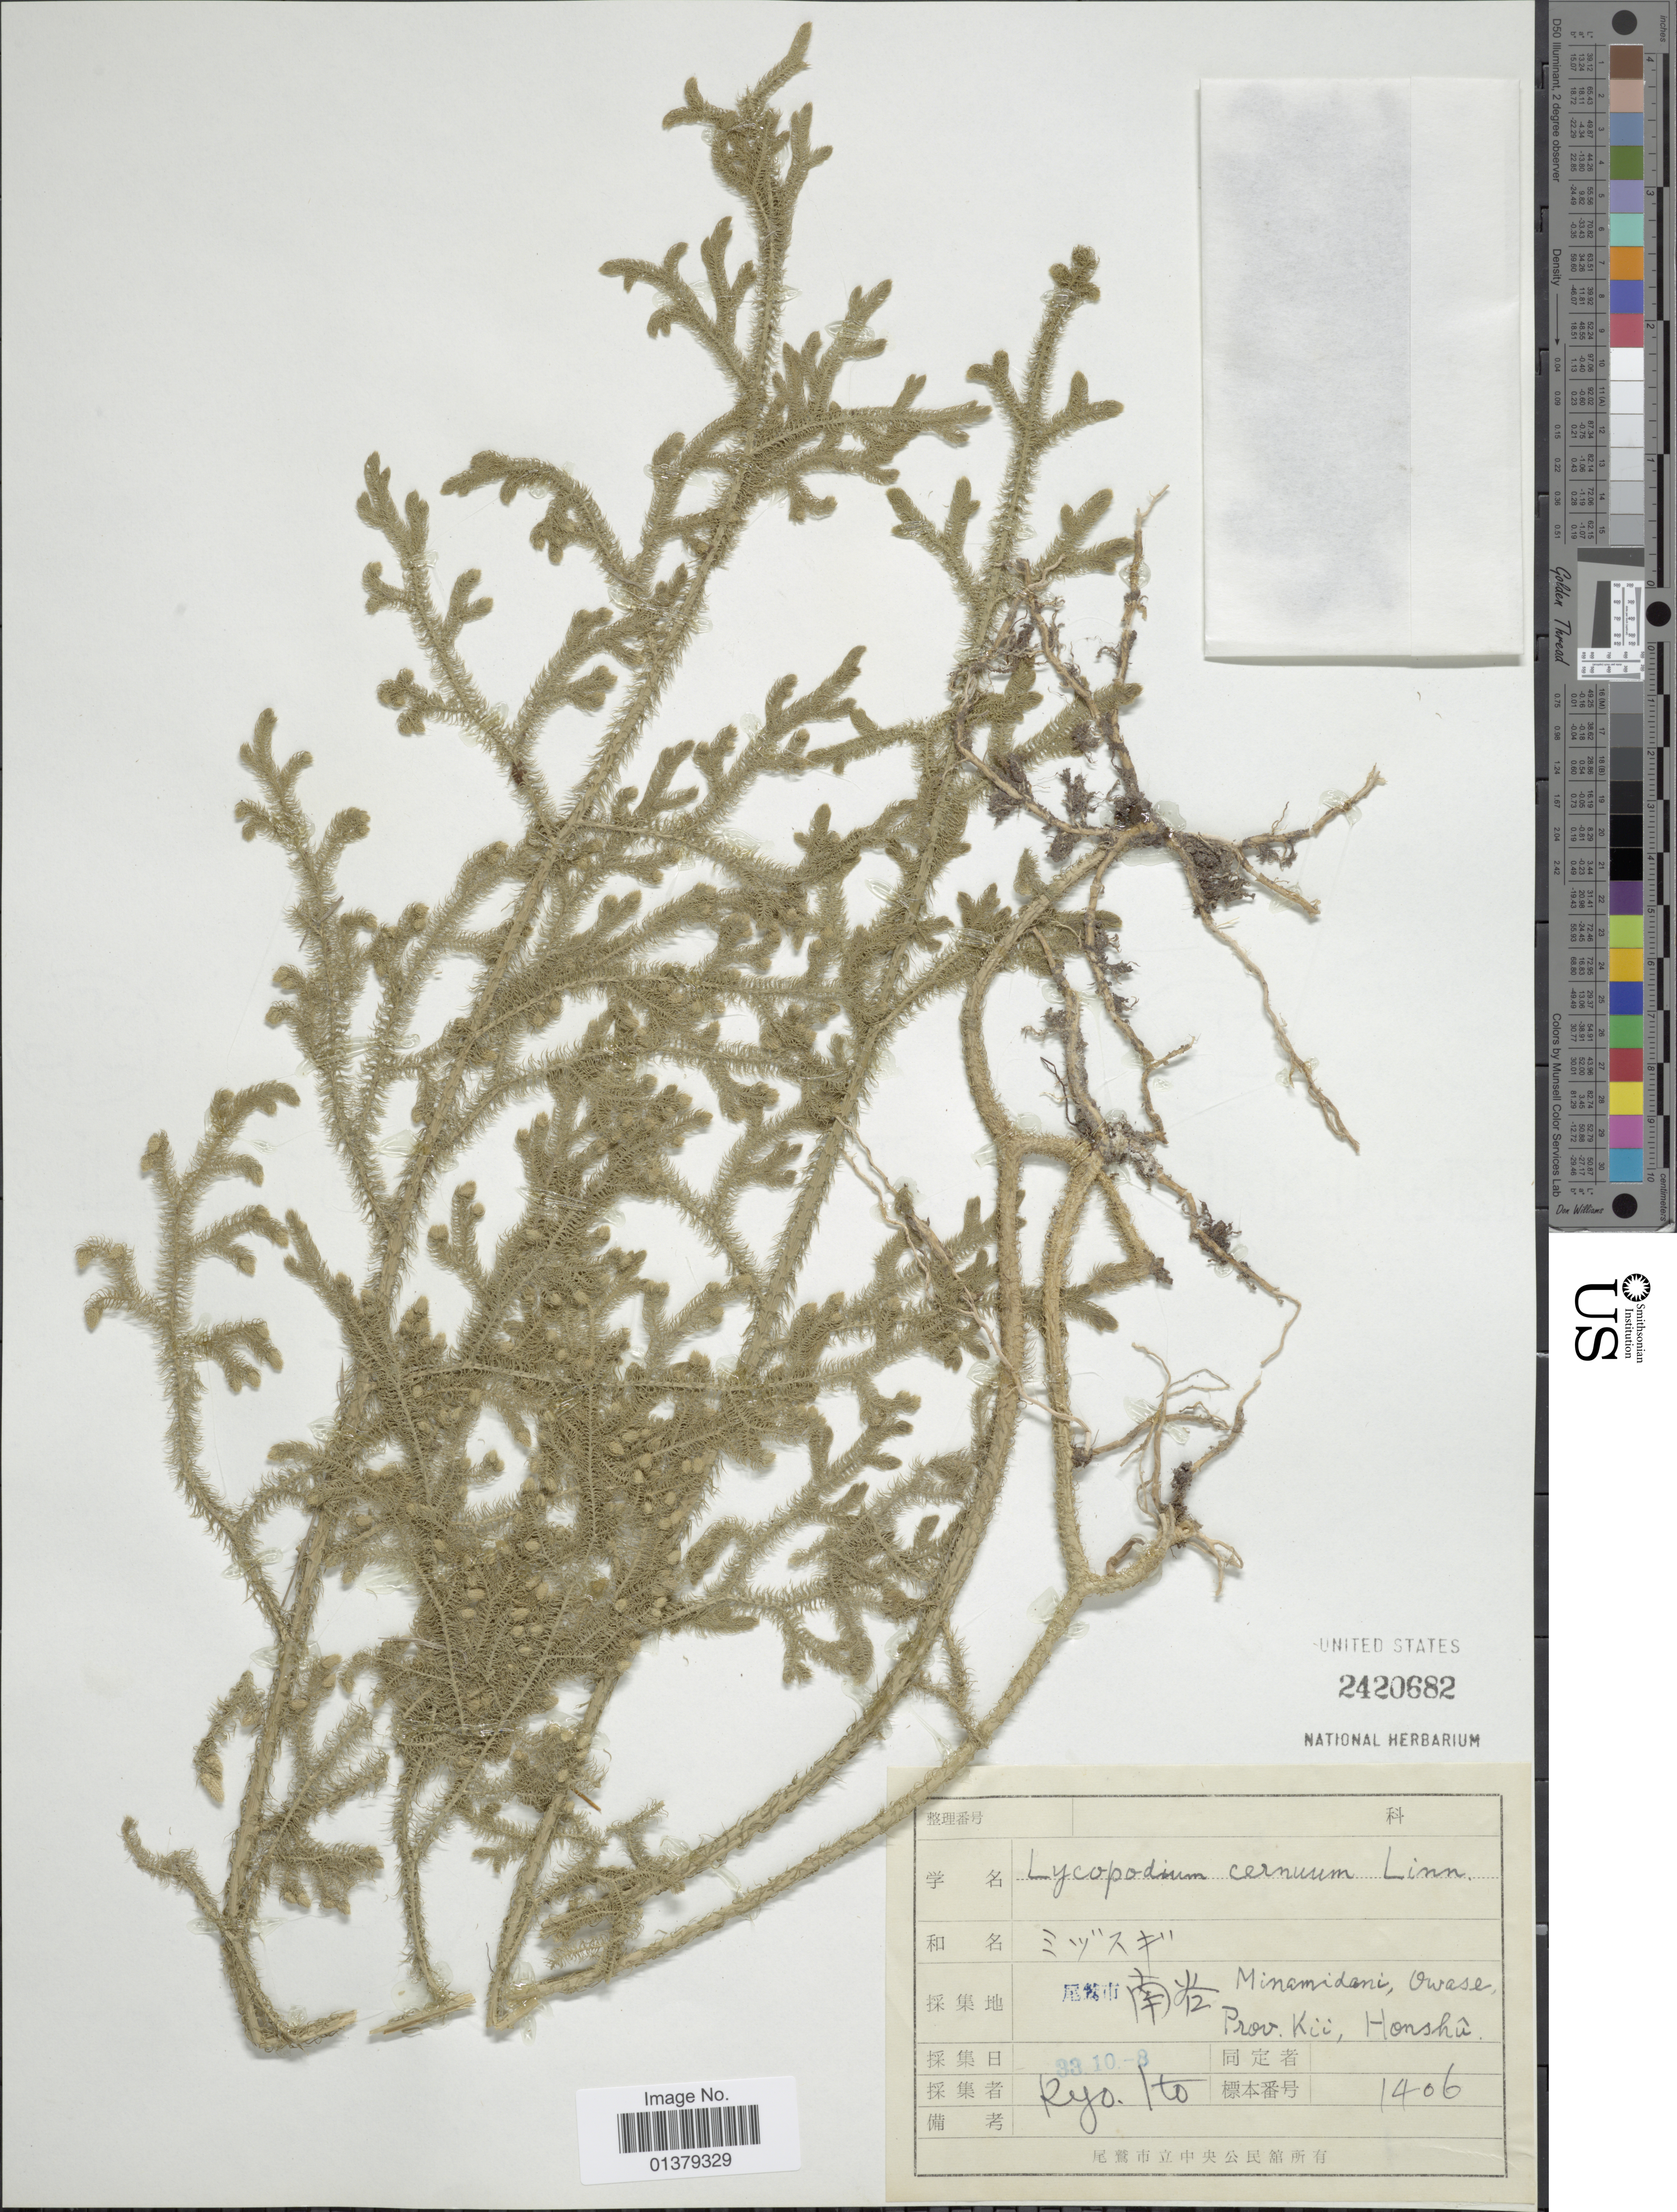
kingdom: Plantae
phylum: Tracheophyta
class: Lycopodiopsida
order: Lycopodiales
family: Lycopodiaceae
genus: Palhinhaea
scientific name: Palhinhaea cernua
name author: (L.) Vasc. & Franco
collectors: R. Ito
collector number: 1406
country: Japan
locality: Minamidani, Owase, prov. Kii, Honshû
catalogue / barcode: US 2420682